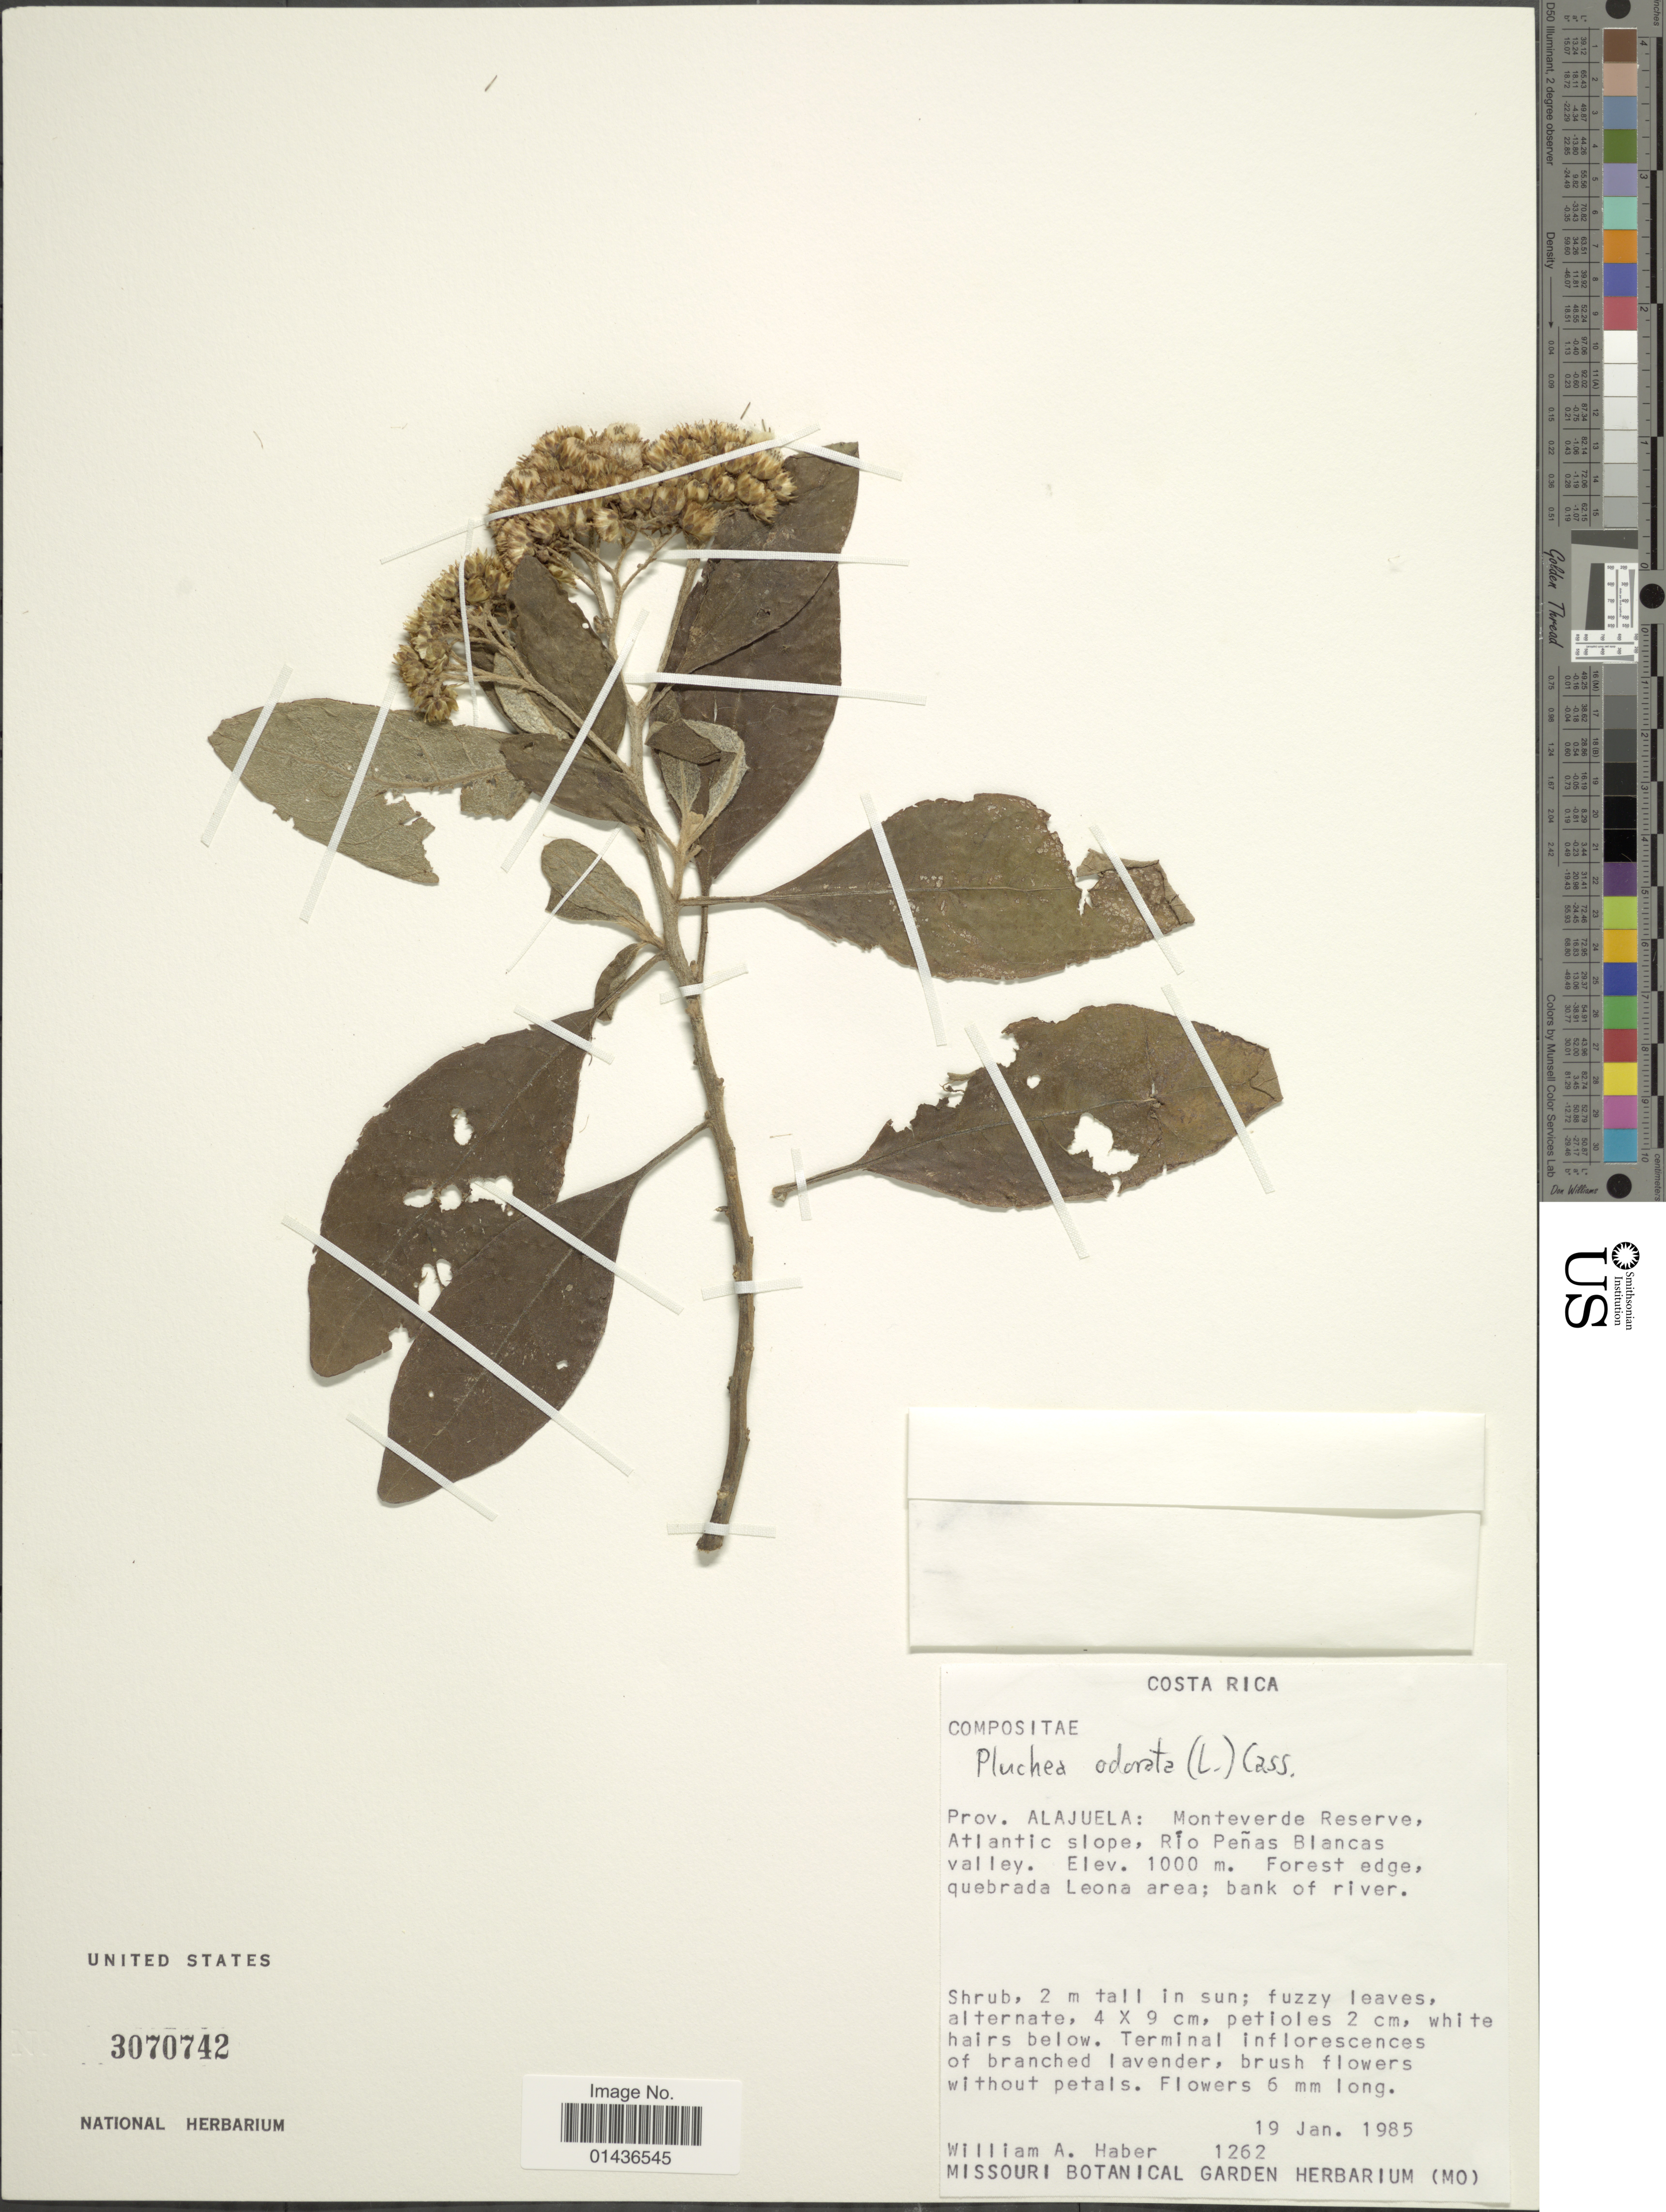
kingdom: Plantae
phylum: Tracheophyta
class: Magnoliopsida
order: Asterales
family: Asteraceae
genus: Pluchea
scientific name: Pluchea carolinensis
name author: (Jacq.) D. Don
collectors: W. A. Haber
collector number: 1262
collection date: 1985-01-19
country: Costa Rica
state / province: Alajuela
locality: Monteverde Reserve, Altlantic slope, Rio Penas Blancas valley, quebrada Leona area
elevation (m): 1000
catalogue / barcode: US 3070742